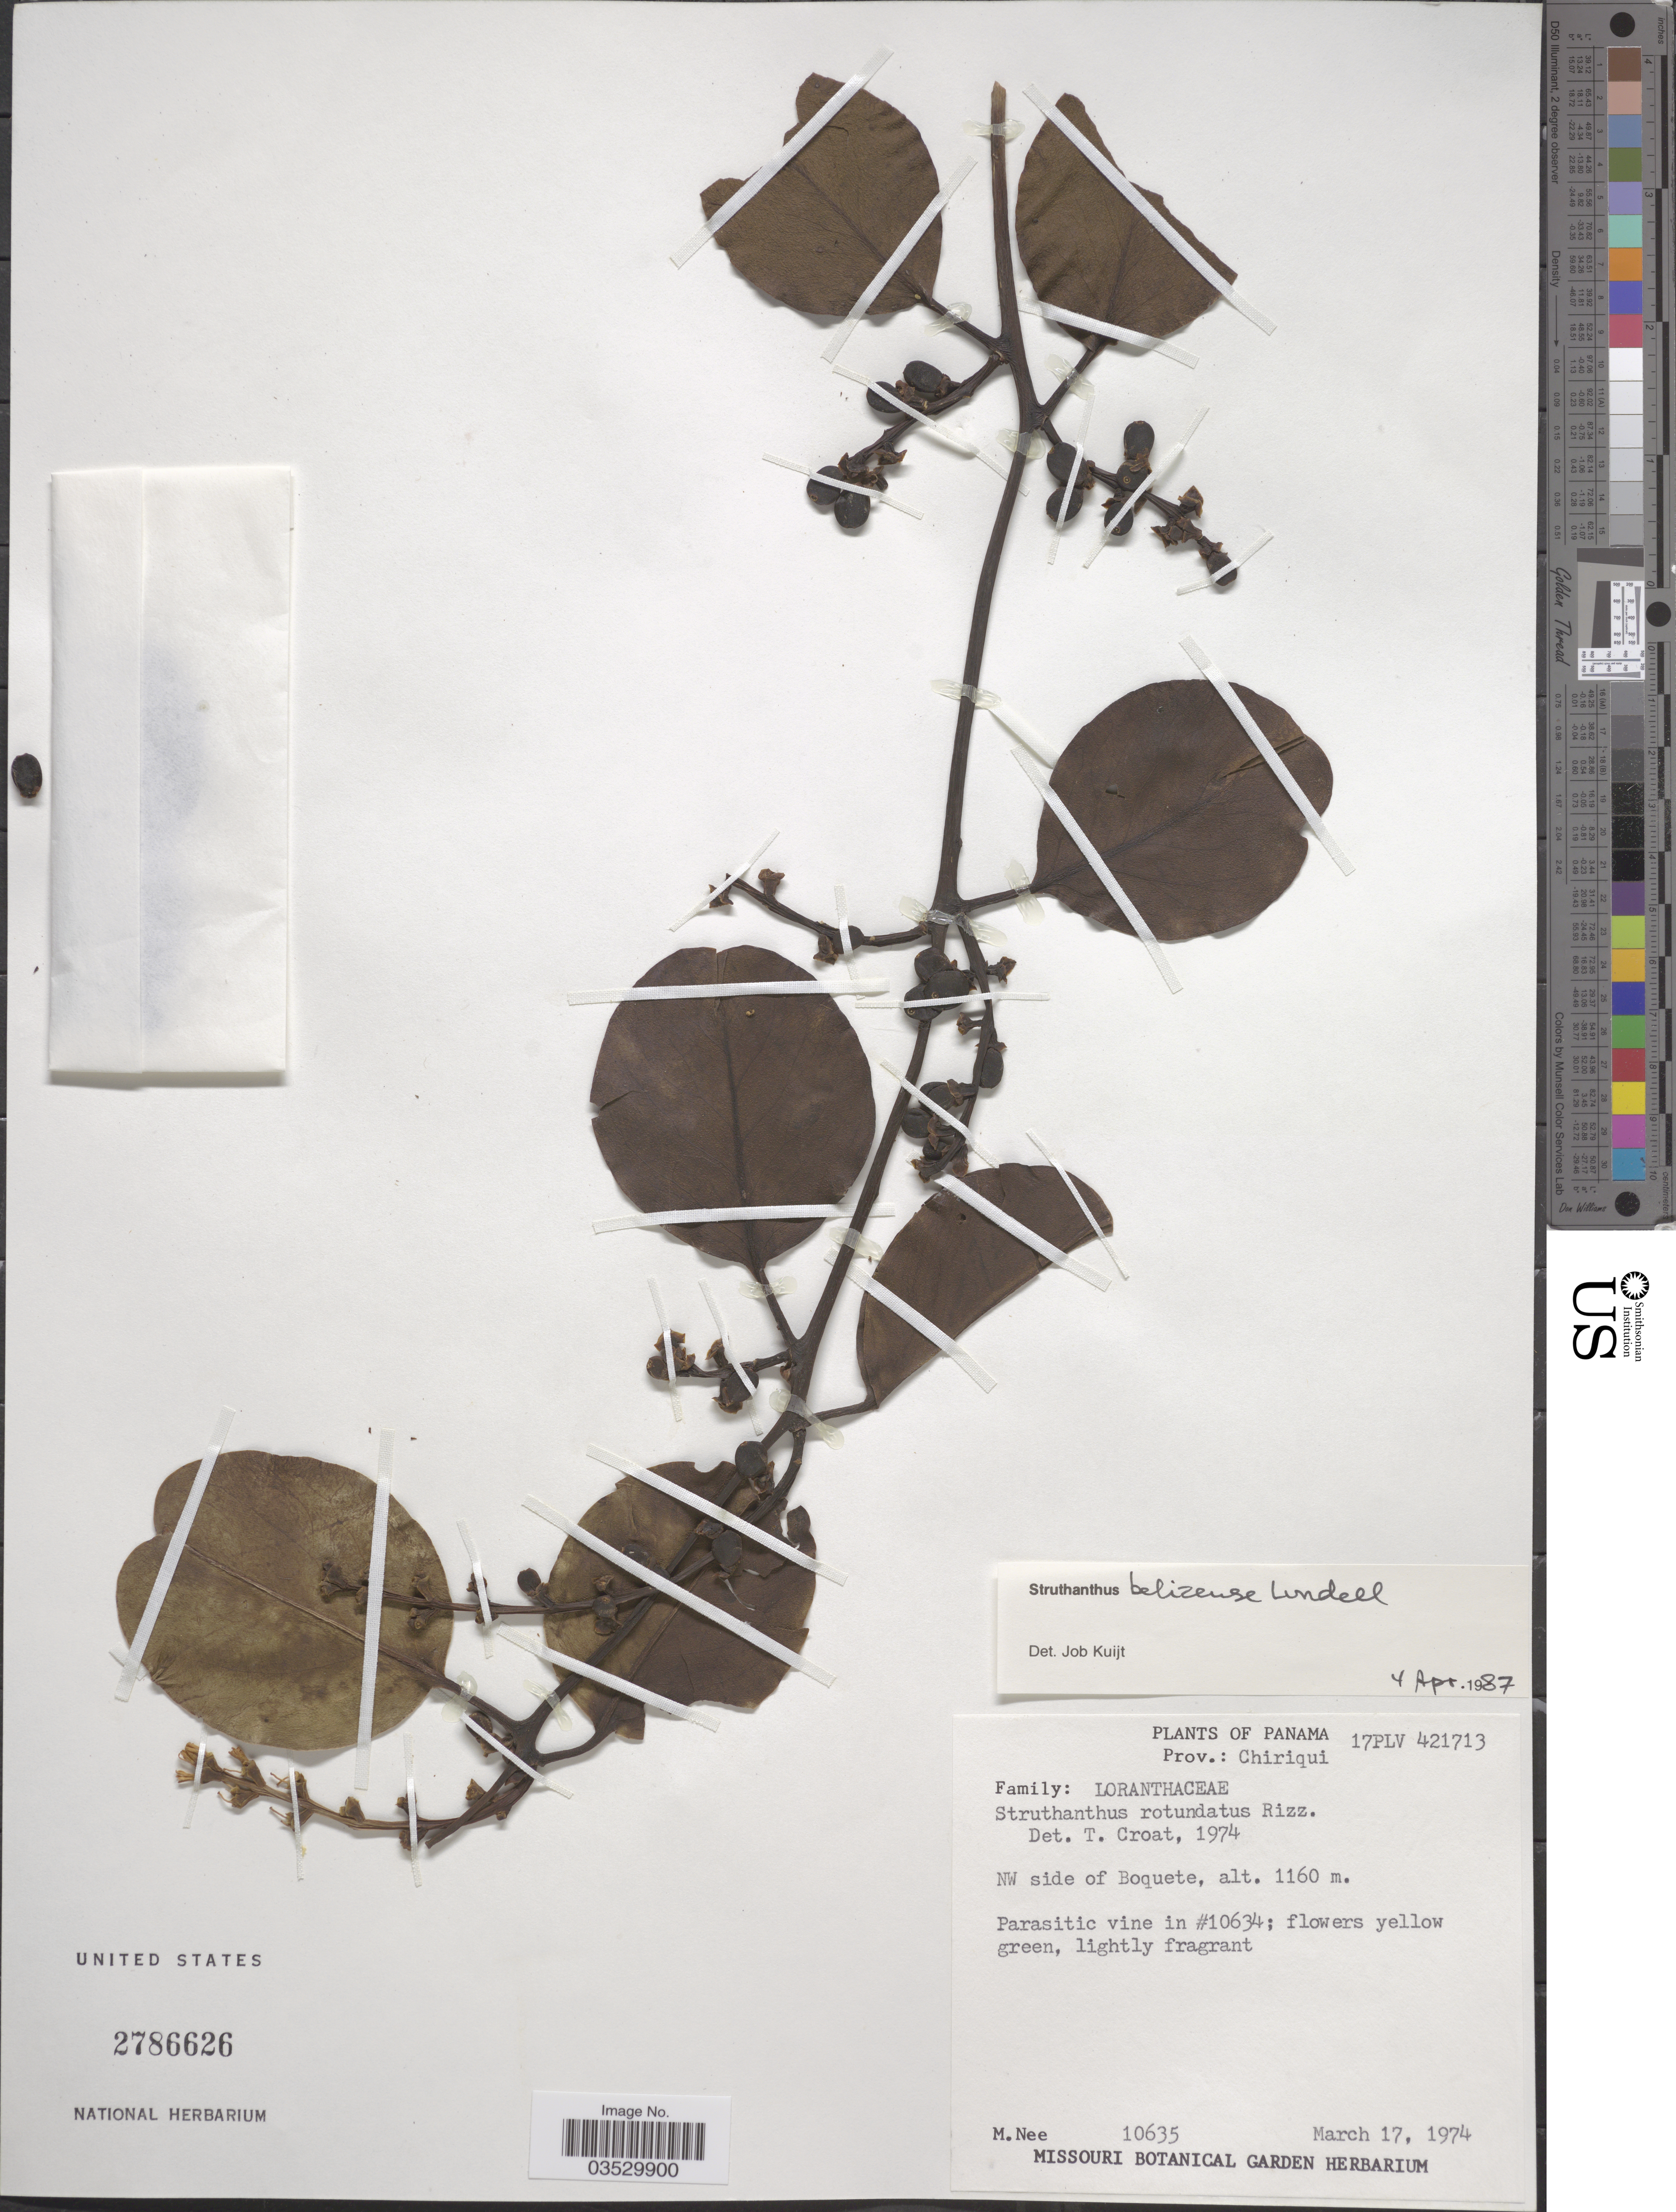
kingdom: Plantae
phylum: Tracheophyta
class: Magnoliopsida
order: Santalales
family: Loranthaceae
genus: Struthanthus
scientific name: Struthanthus belizensis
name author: Lundell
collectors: M. Nee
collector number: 10635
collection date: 1974-03-17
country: Panama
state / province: Chiriqui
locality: NW side of Boquete.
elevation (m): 1160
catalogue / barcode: US 2786626